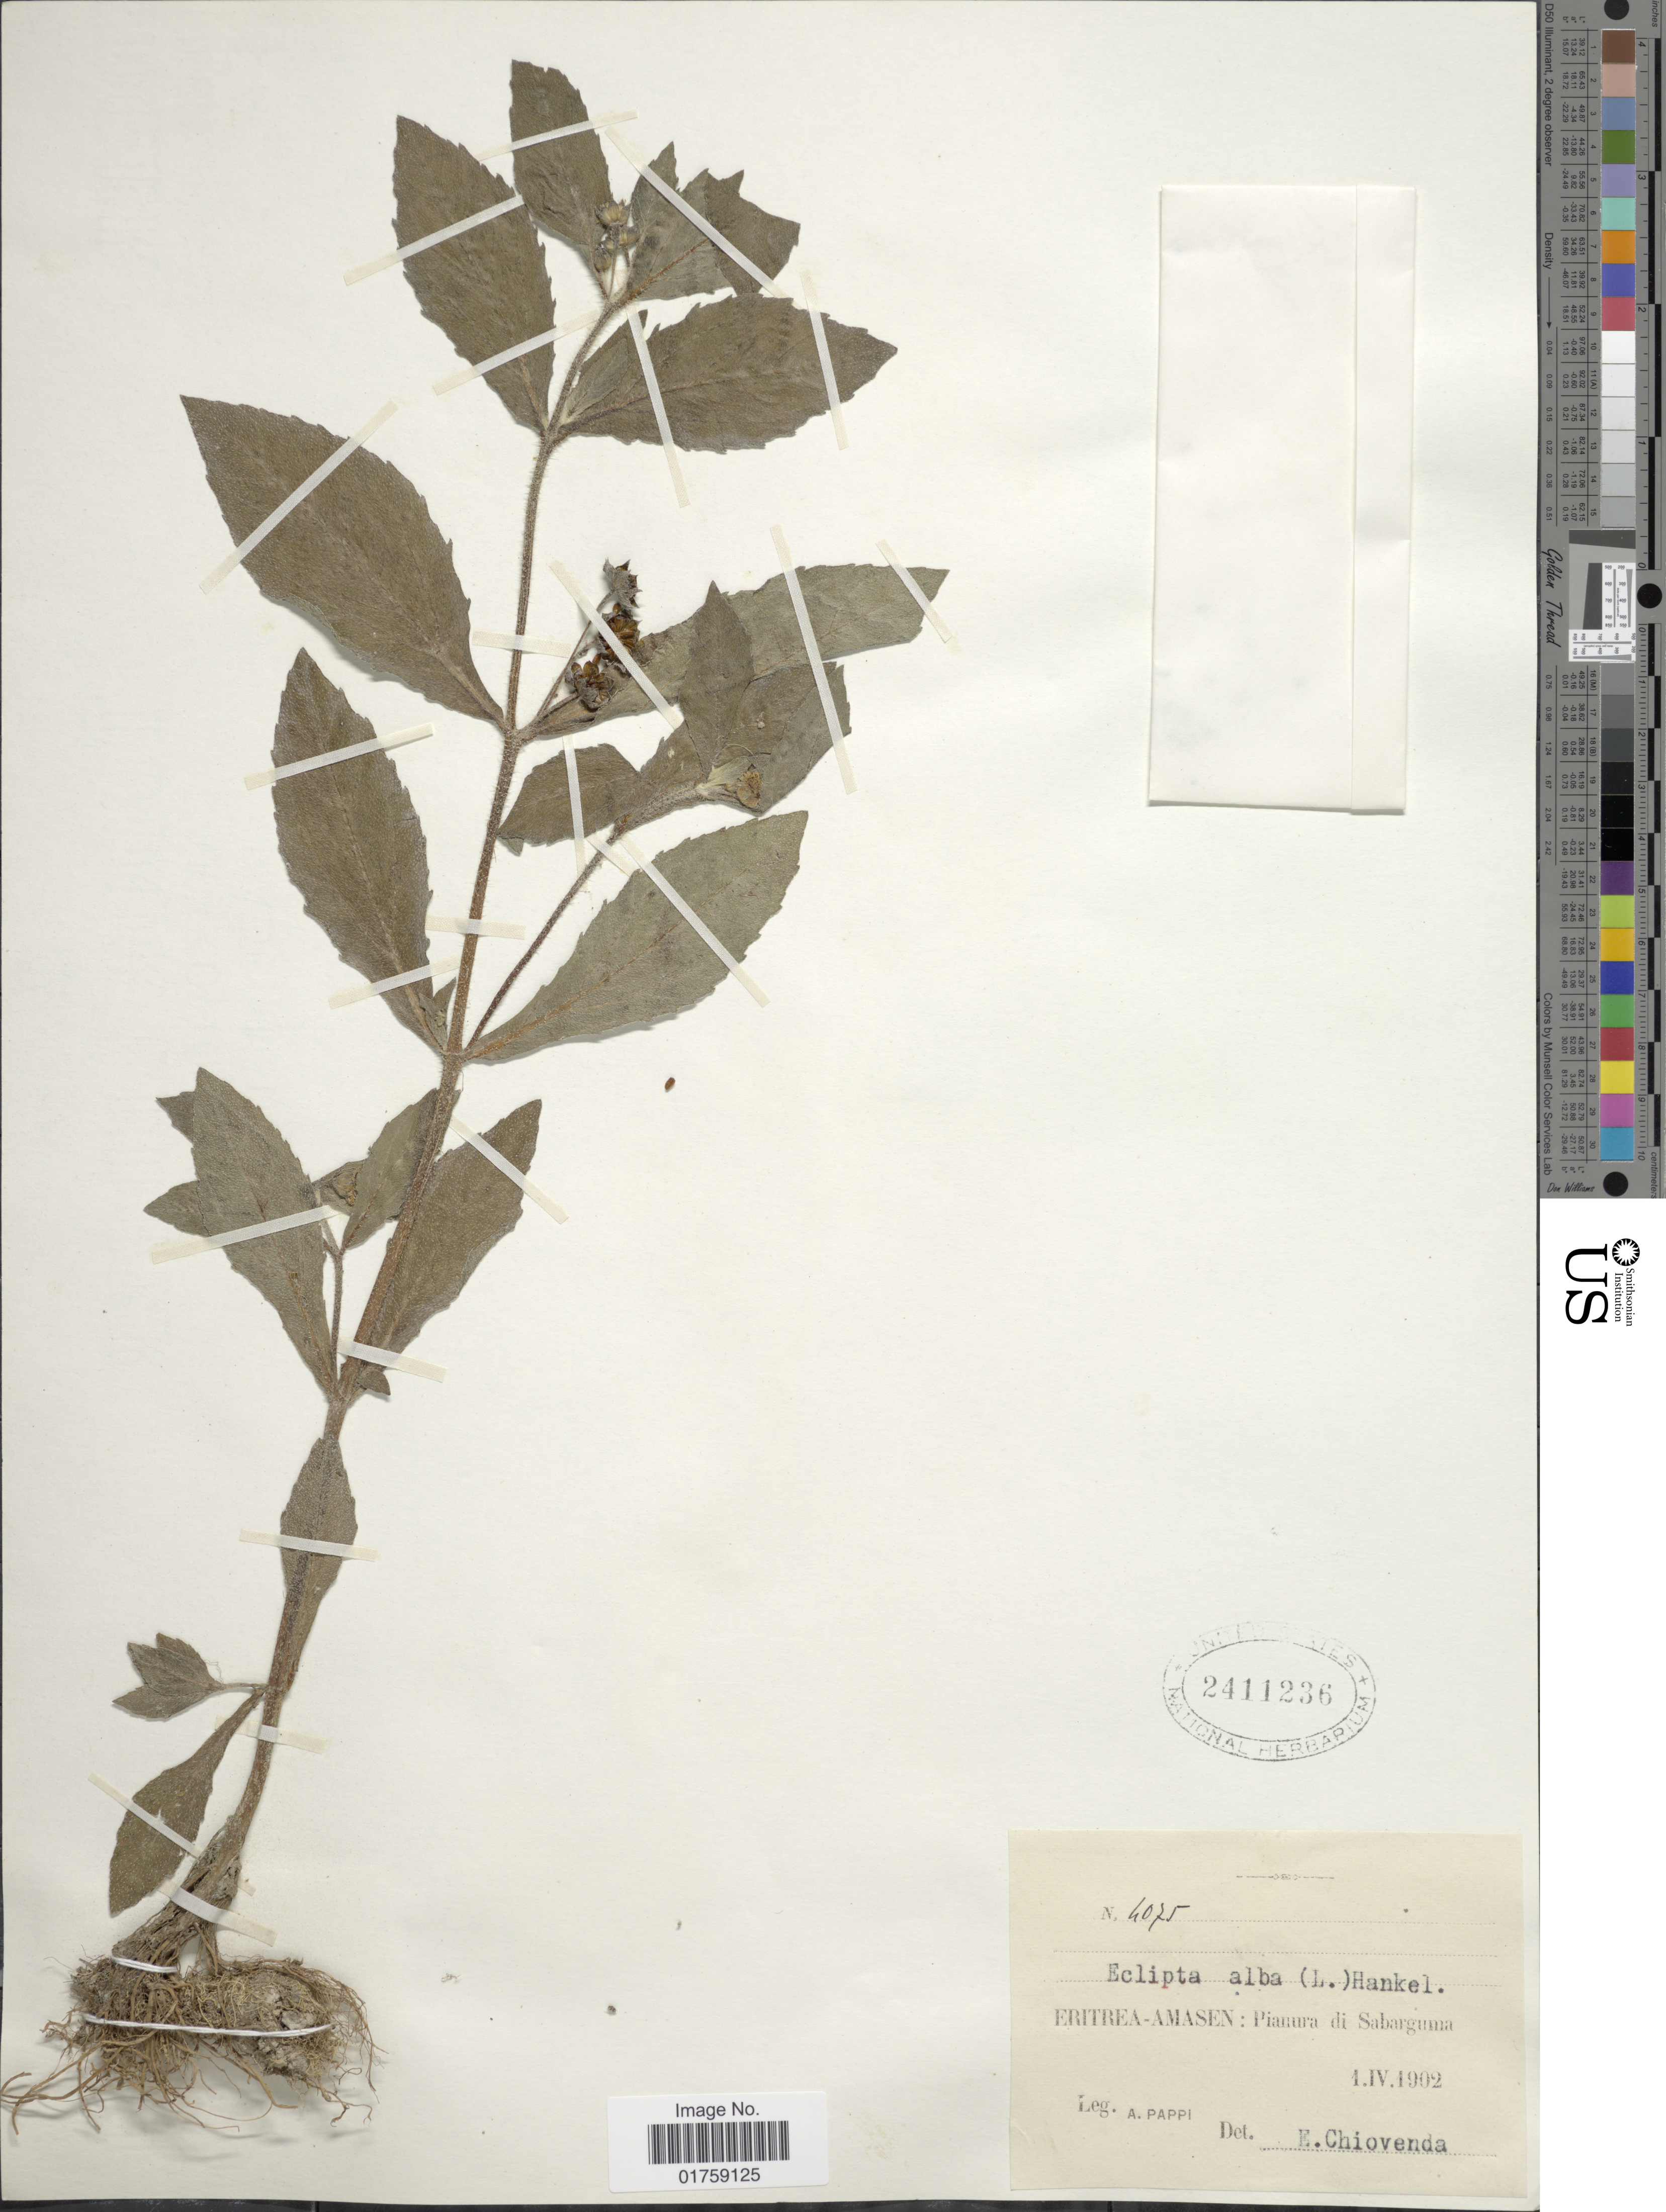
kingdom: Plantae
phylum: Tracheophyta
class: Magnoliopsida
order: Asterales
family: Asteraceae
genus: Eclipta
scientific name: Eclipta alba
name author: (L.) Hassk.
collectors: A. Pappi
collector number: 4075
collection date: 1902-04-01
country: Eritrea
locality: Eritrea-Amasien: Pianura di Sabarguma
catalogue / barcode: US 2411236